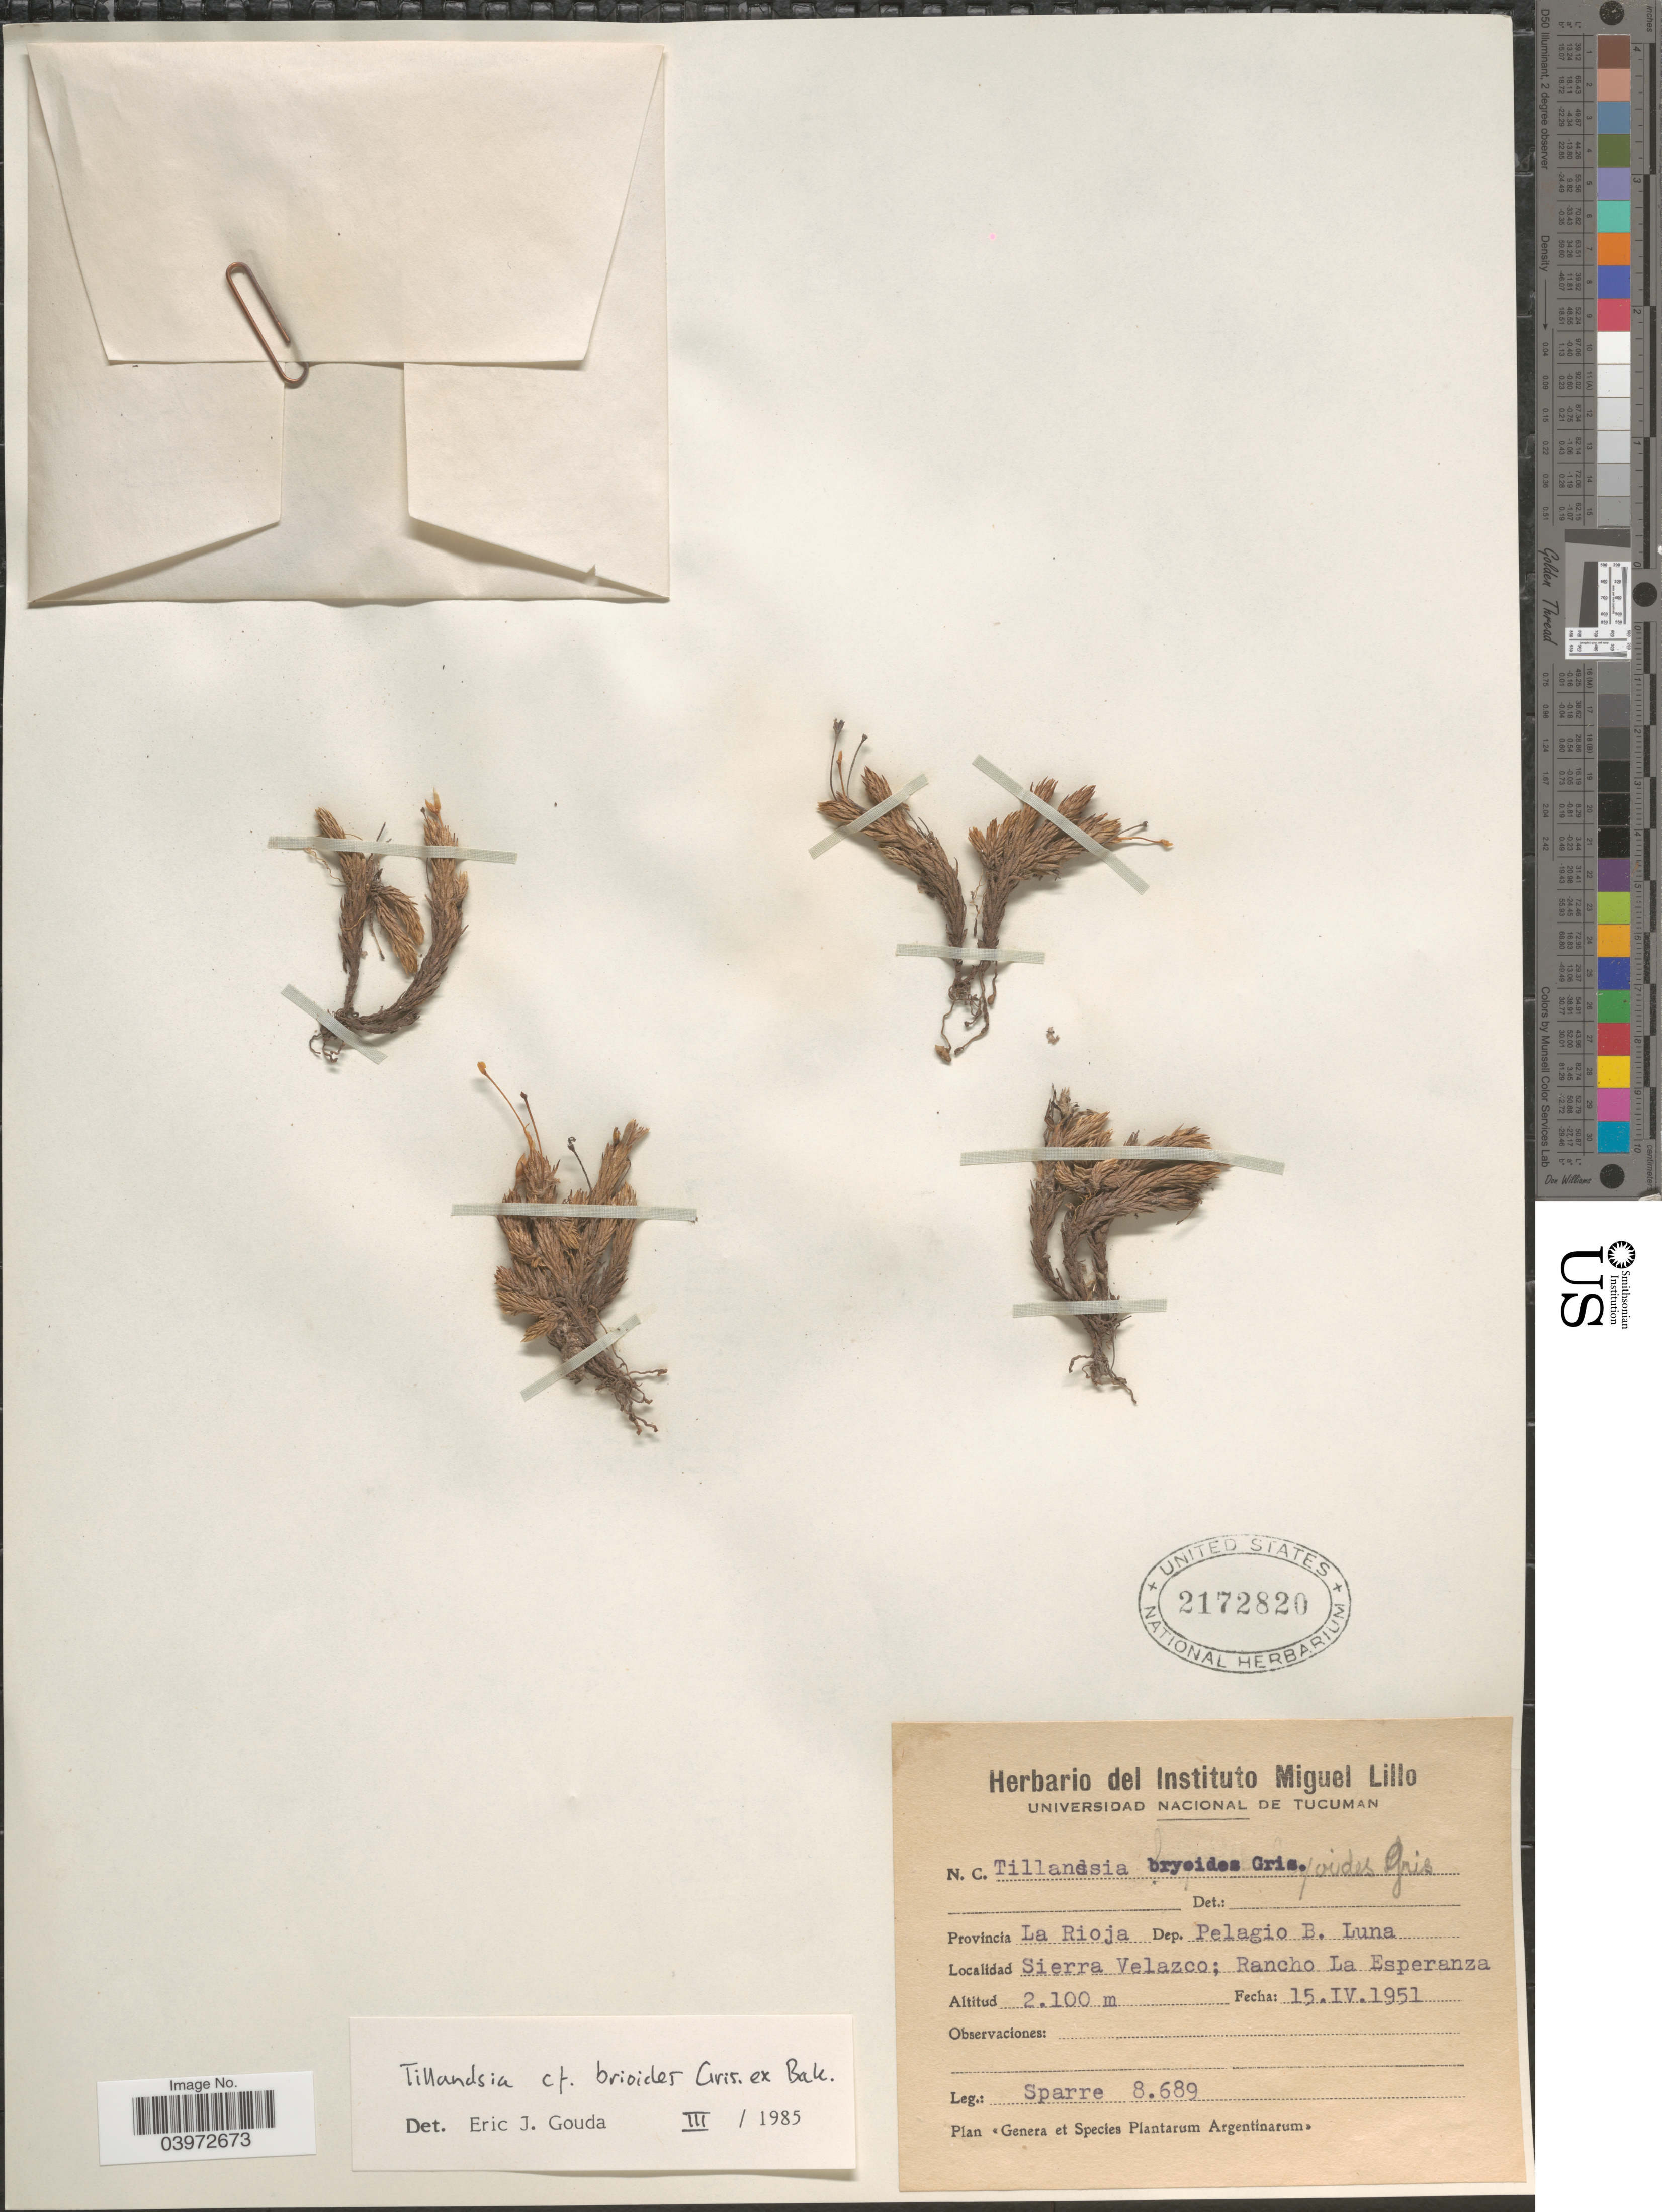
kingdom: Plantae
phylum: Tracheophyta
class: Liliopsida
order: Poales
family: Bromeliaceae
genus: Tillandsia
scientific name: Tillandsia bryoides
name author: Griseb. ex Baker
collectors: Sparre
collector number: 8689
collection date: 1951-04-15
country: Argentina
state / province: La Rioja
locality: Dep. Pelagio B. Luna. Sierra Velazco; Rancho La Esperanza.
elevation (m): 2100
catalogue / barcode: US 2172820